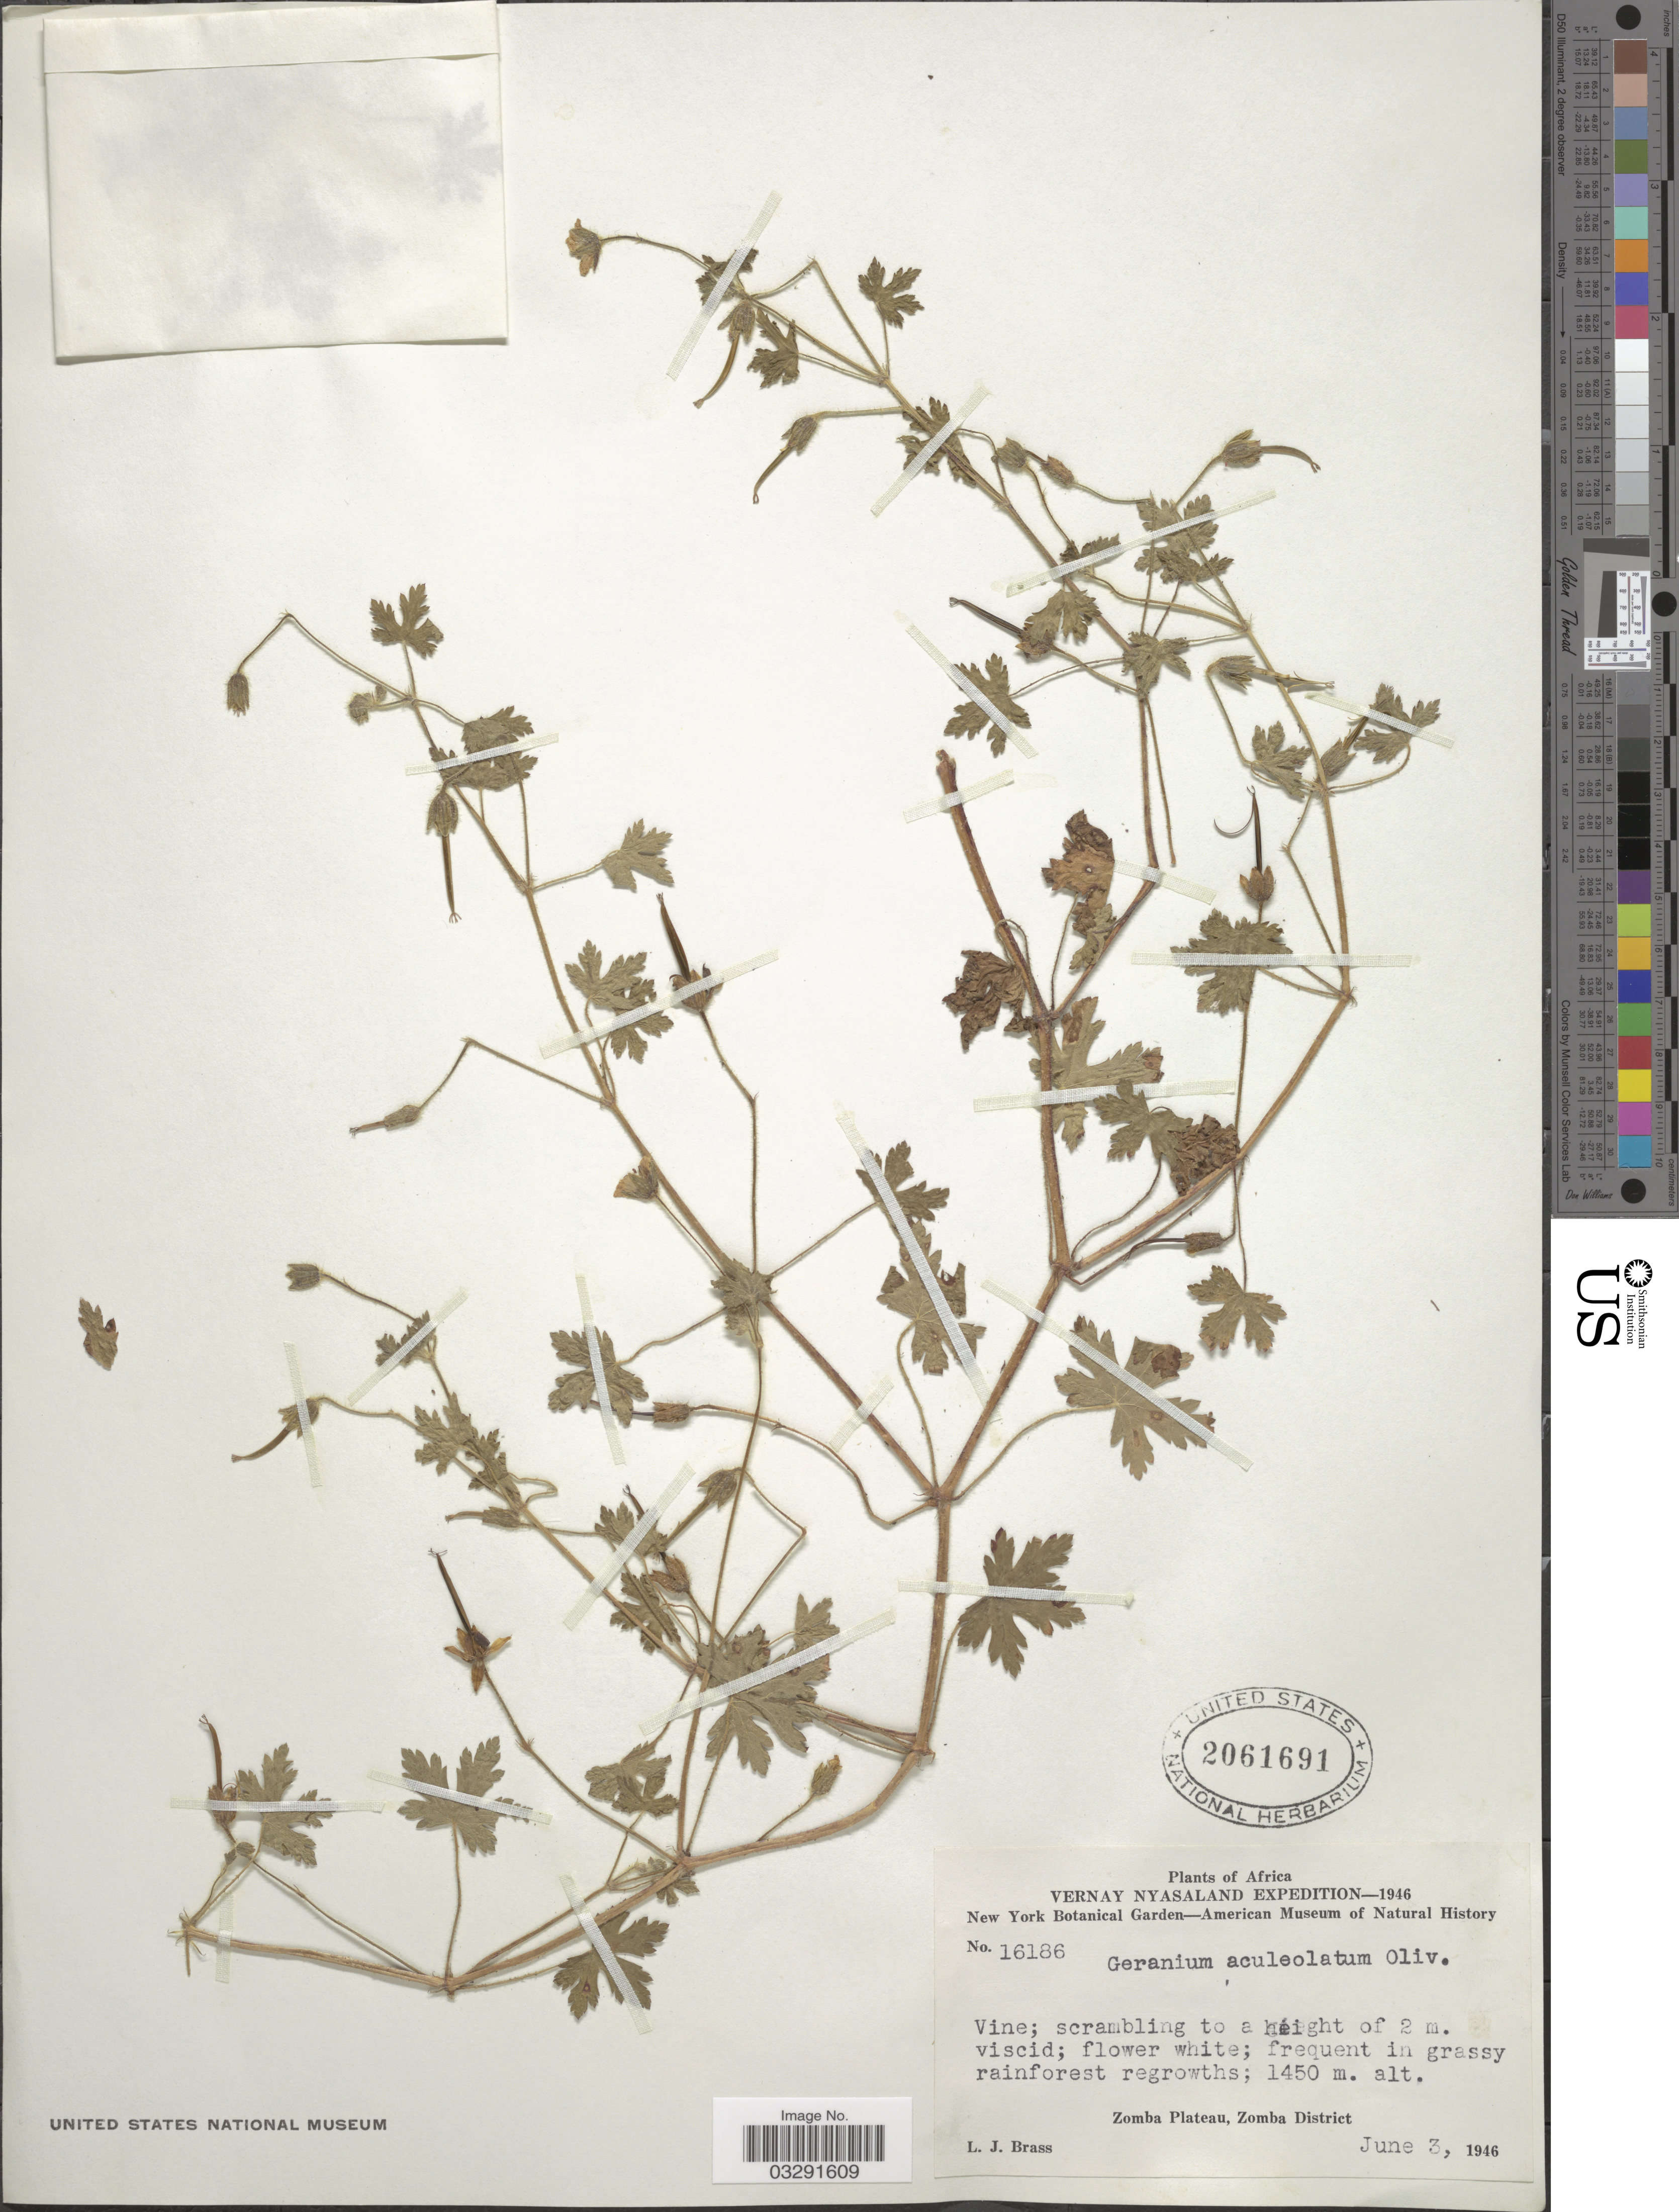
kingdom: Plantae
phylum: Tracheophyta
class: Magnoliopsida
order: Geraniales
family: Geraniaceae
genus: Geranium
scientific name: Geranium aculeolatum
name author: Oliv.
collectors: L. J. Brass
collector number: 16186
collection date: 1946-06-03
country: Malawi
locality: Vernay Nyasaland. Zomba Plateau, Zomba District.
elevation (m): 1450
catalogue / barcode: US 2061691